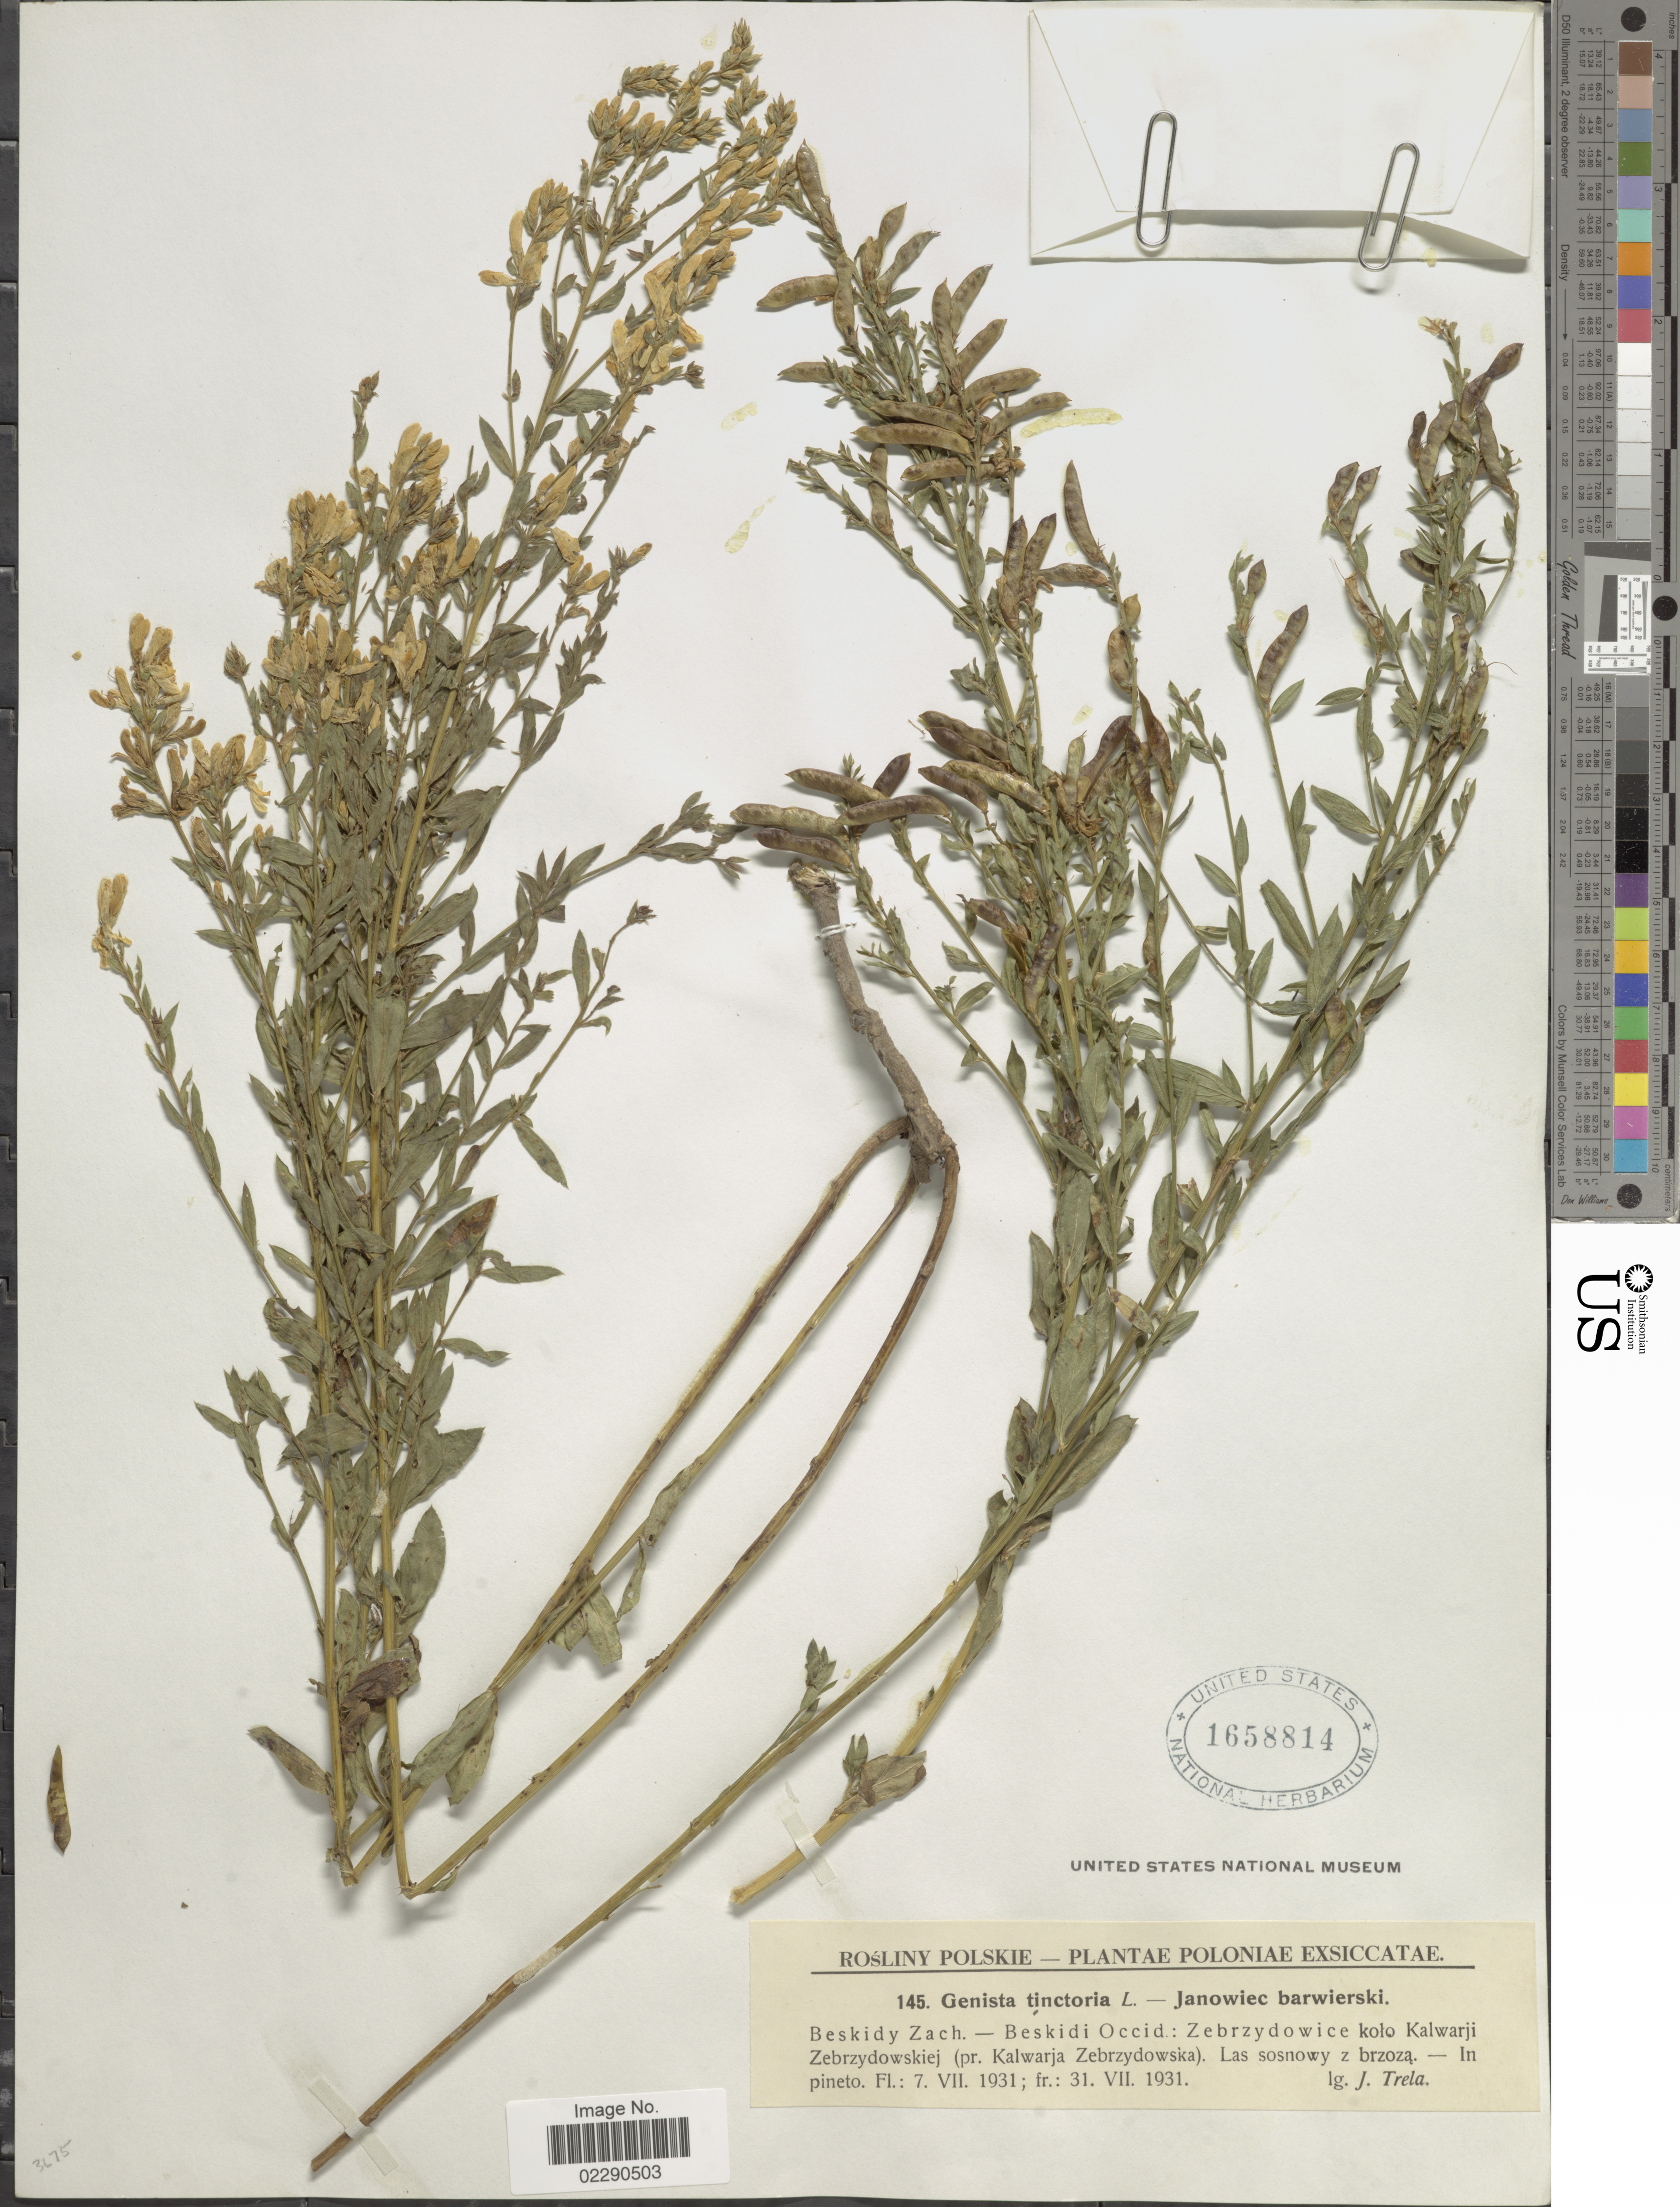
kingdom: Plantae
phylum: Tracheophyta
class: Magnoliopsida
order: Fabales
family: Fabaceae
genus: Genista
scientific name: Genista tinctoria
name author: L.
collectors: J. Trela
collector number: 145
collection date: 1931-07-07/1931-07-31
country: Poland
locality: Poloniae, Zebrzydowskiej (pr. Kalwarja Zebrzydowska)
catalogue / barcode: US 1658814